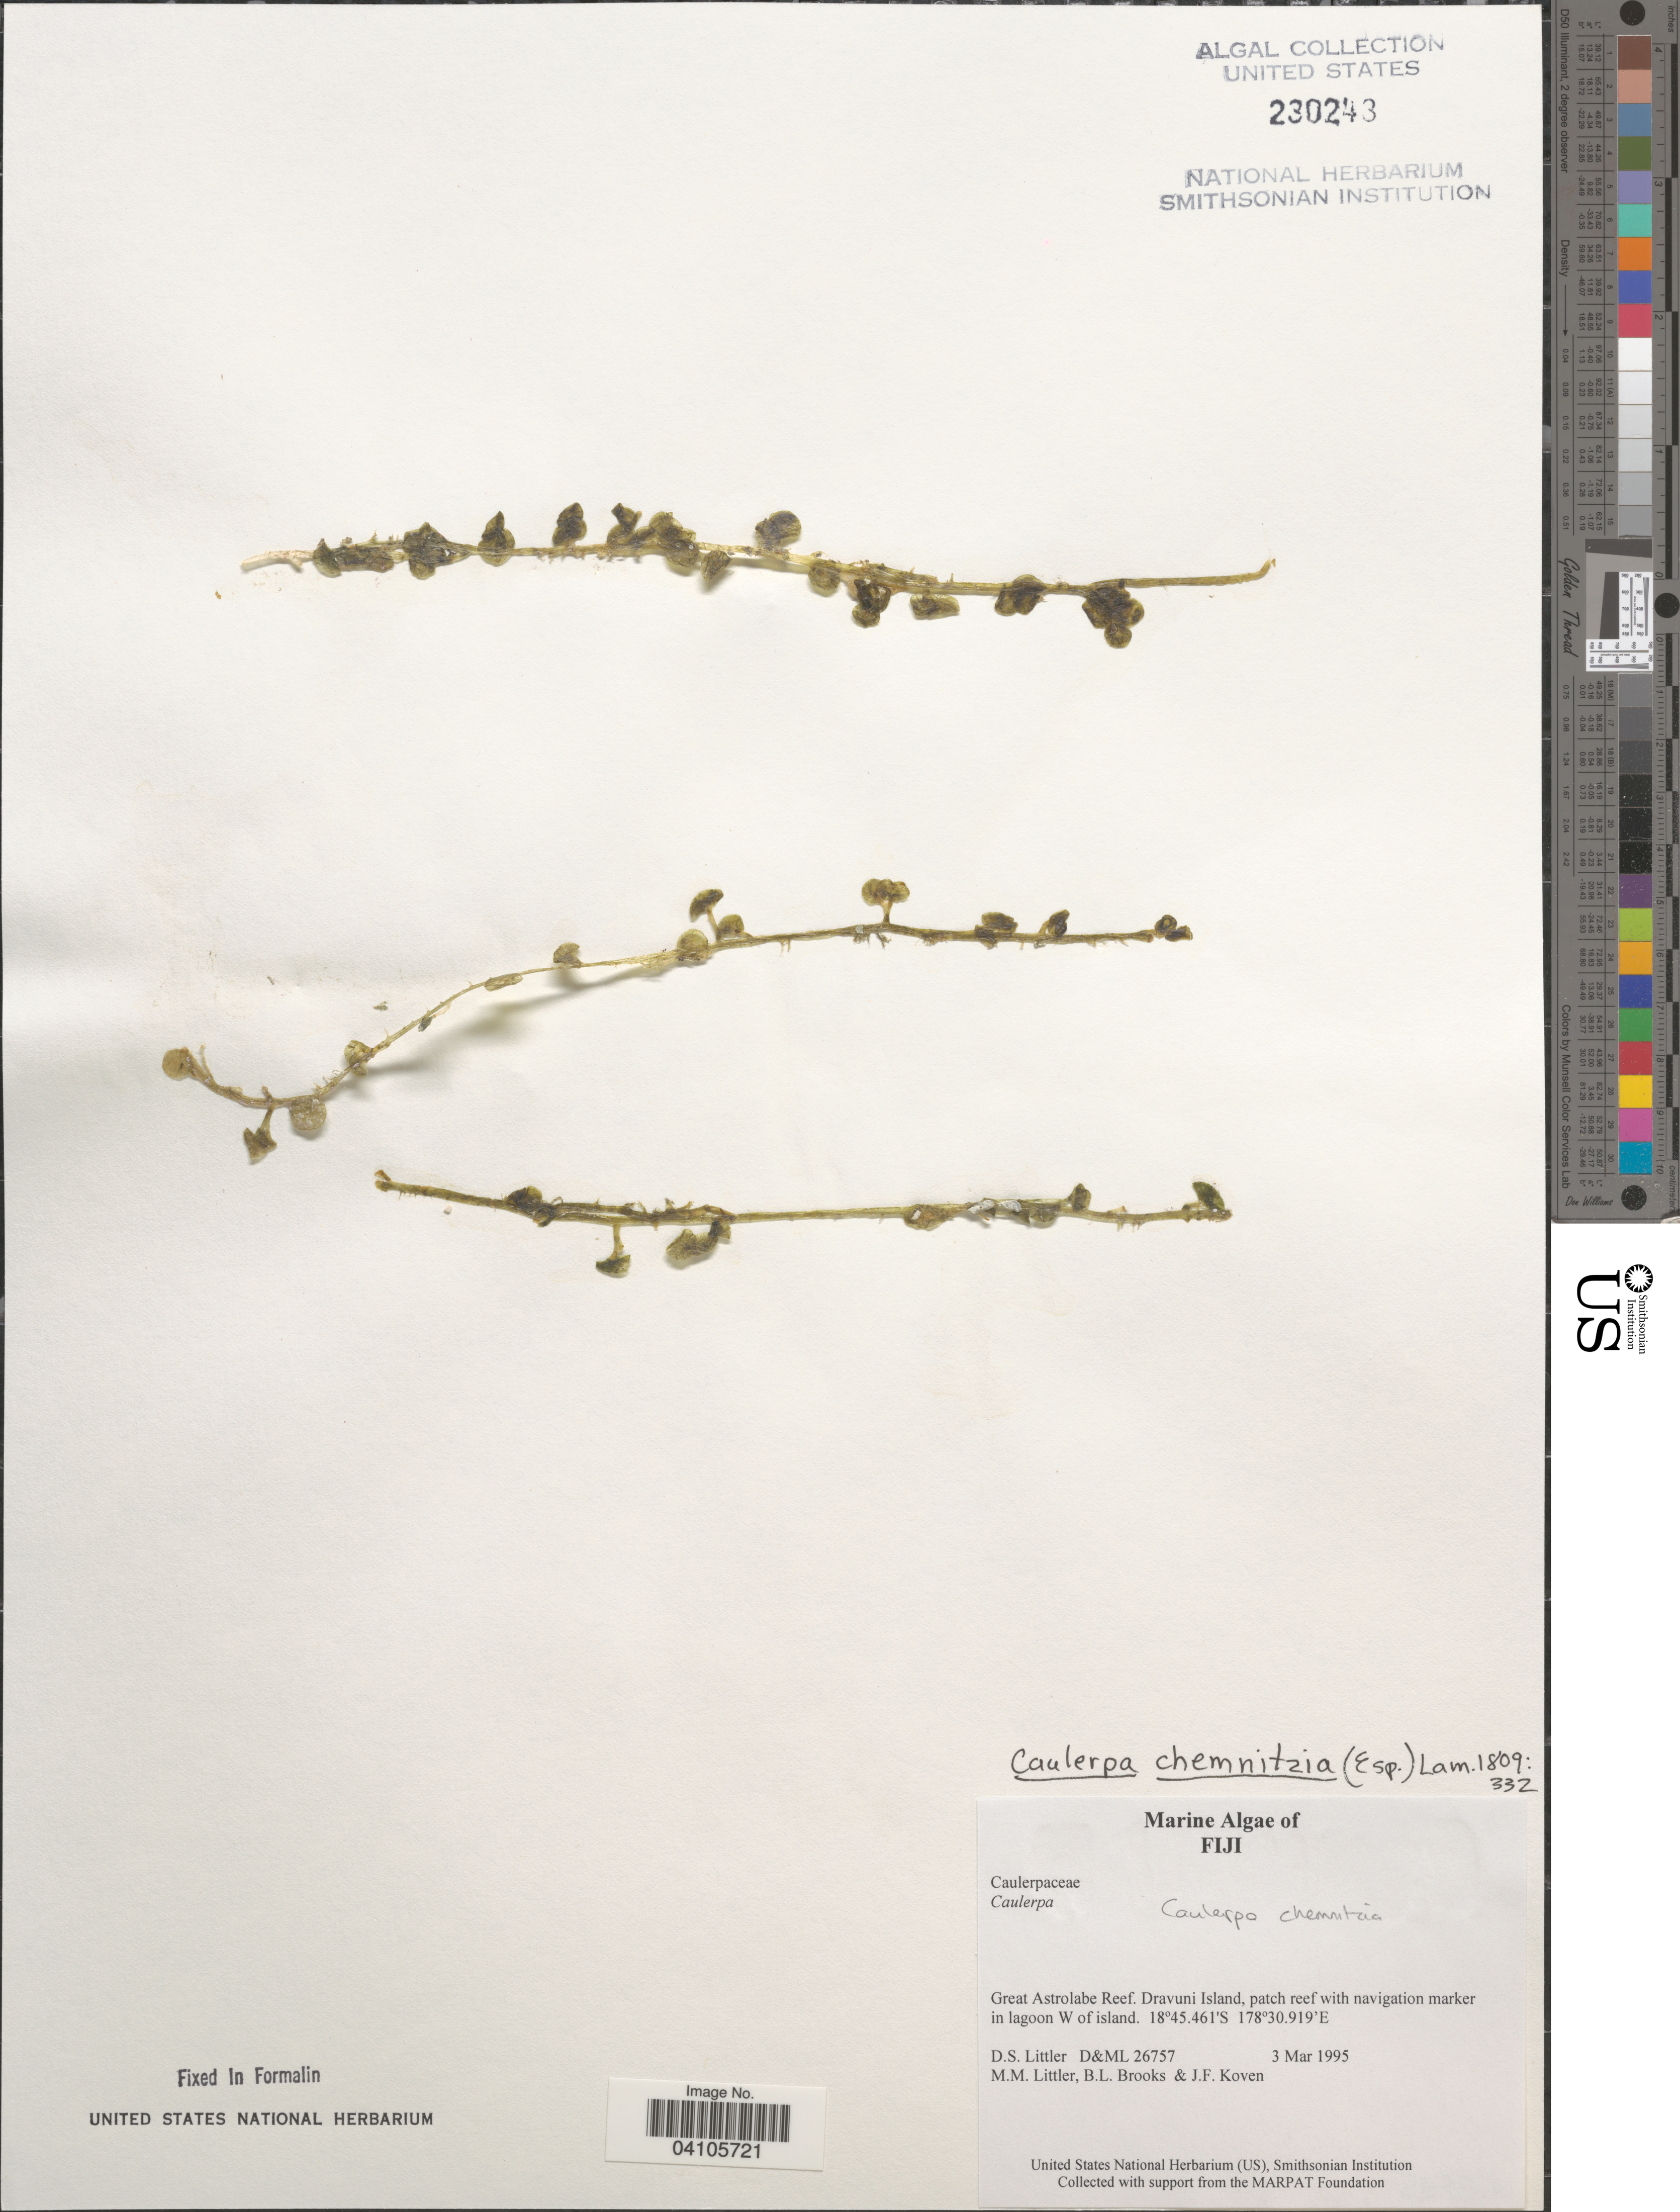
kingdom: Plantae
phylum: Chlorophyta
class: Ulvophyceae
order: Bryopsidales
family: Caulerpaceae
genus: Caulerpa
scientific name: Caulerpa chemnitzia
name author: (Esper) J.V.Lamouroux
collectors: D. S. Littler, B. Brooks & J. Koven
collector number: D&ML 26757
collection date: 1995-03-03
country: Fiji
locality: Great Astrolabe Reef. Dravuni Island, patch reef with navigation marker in lagoon W of island.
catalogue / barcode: US 230243